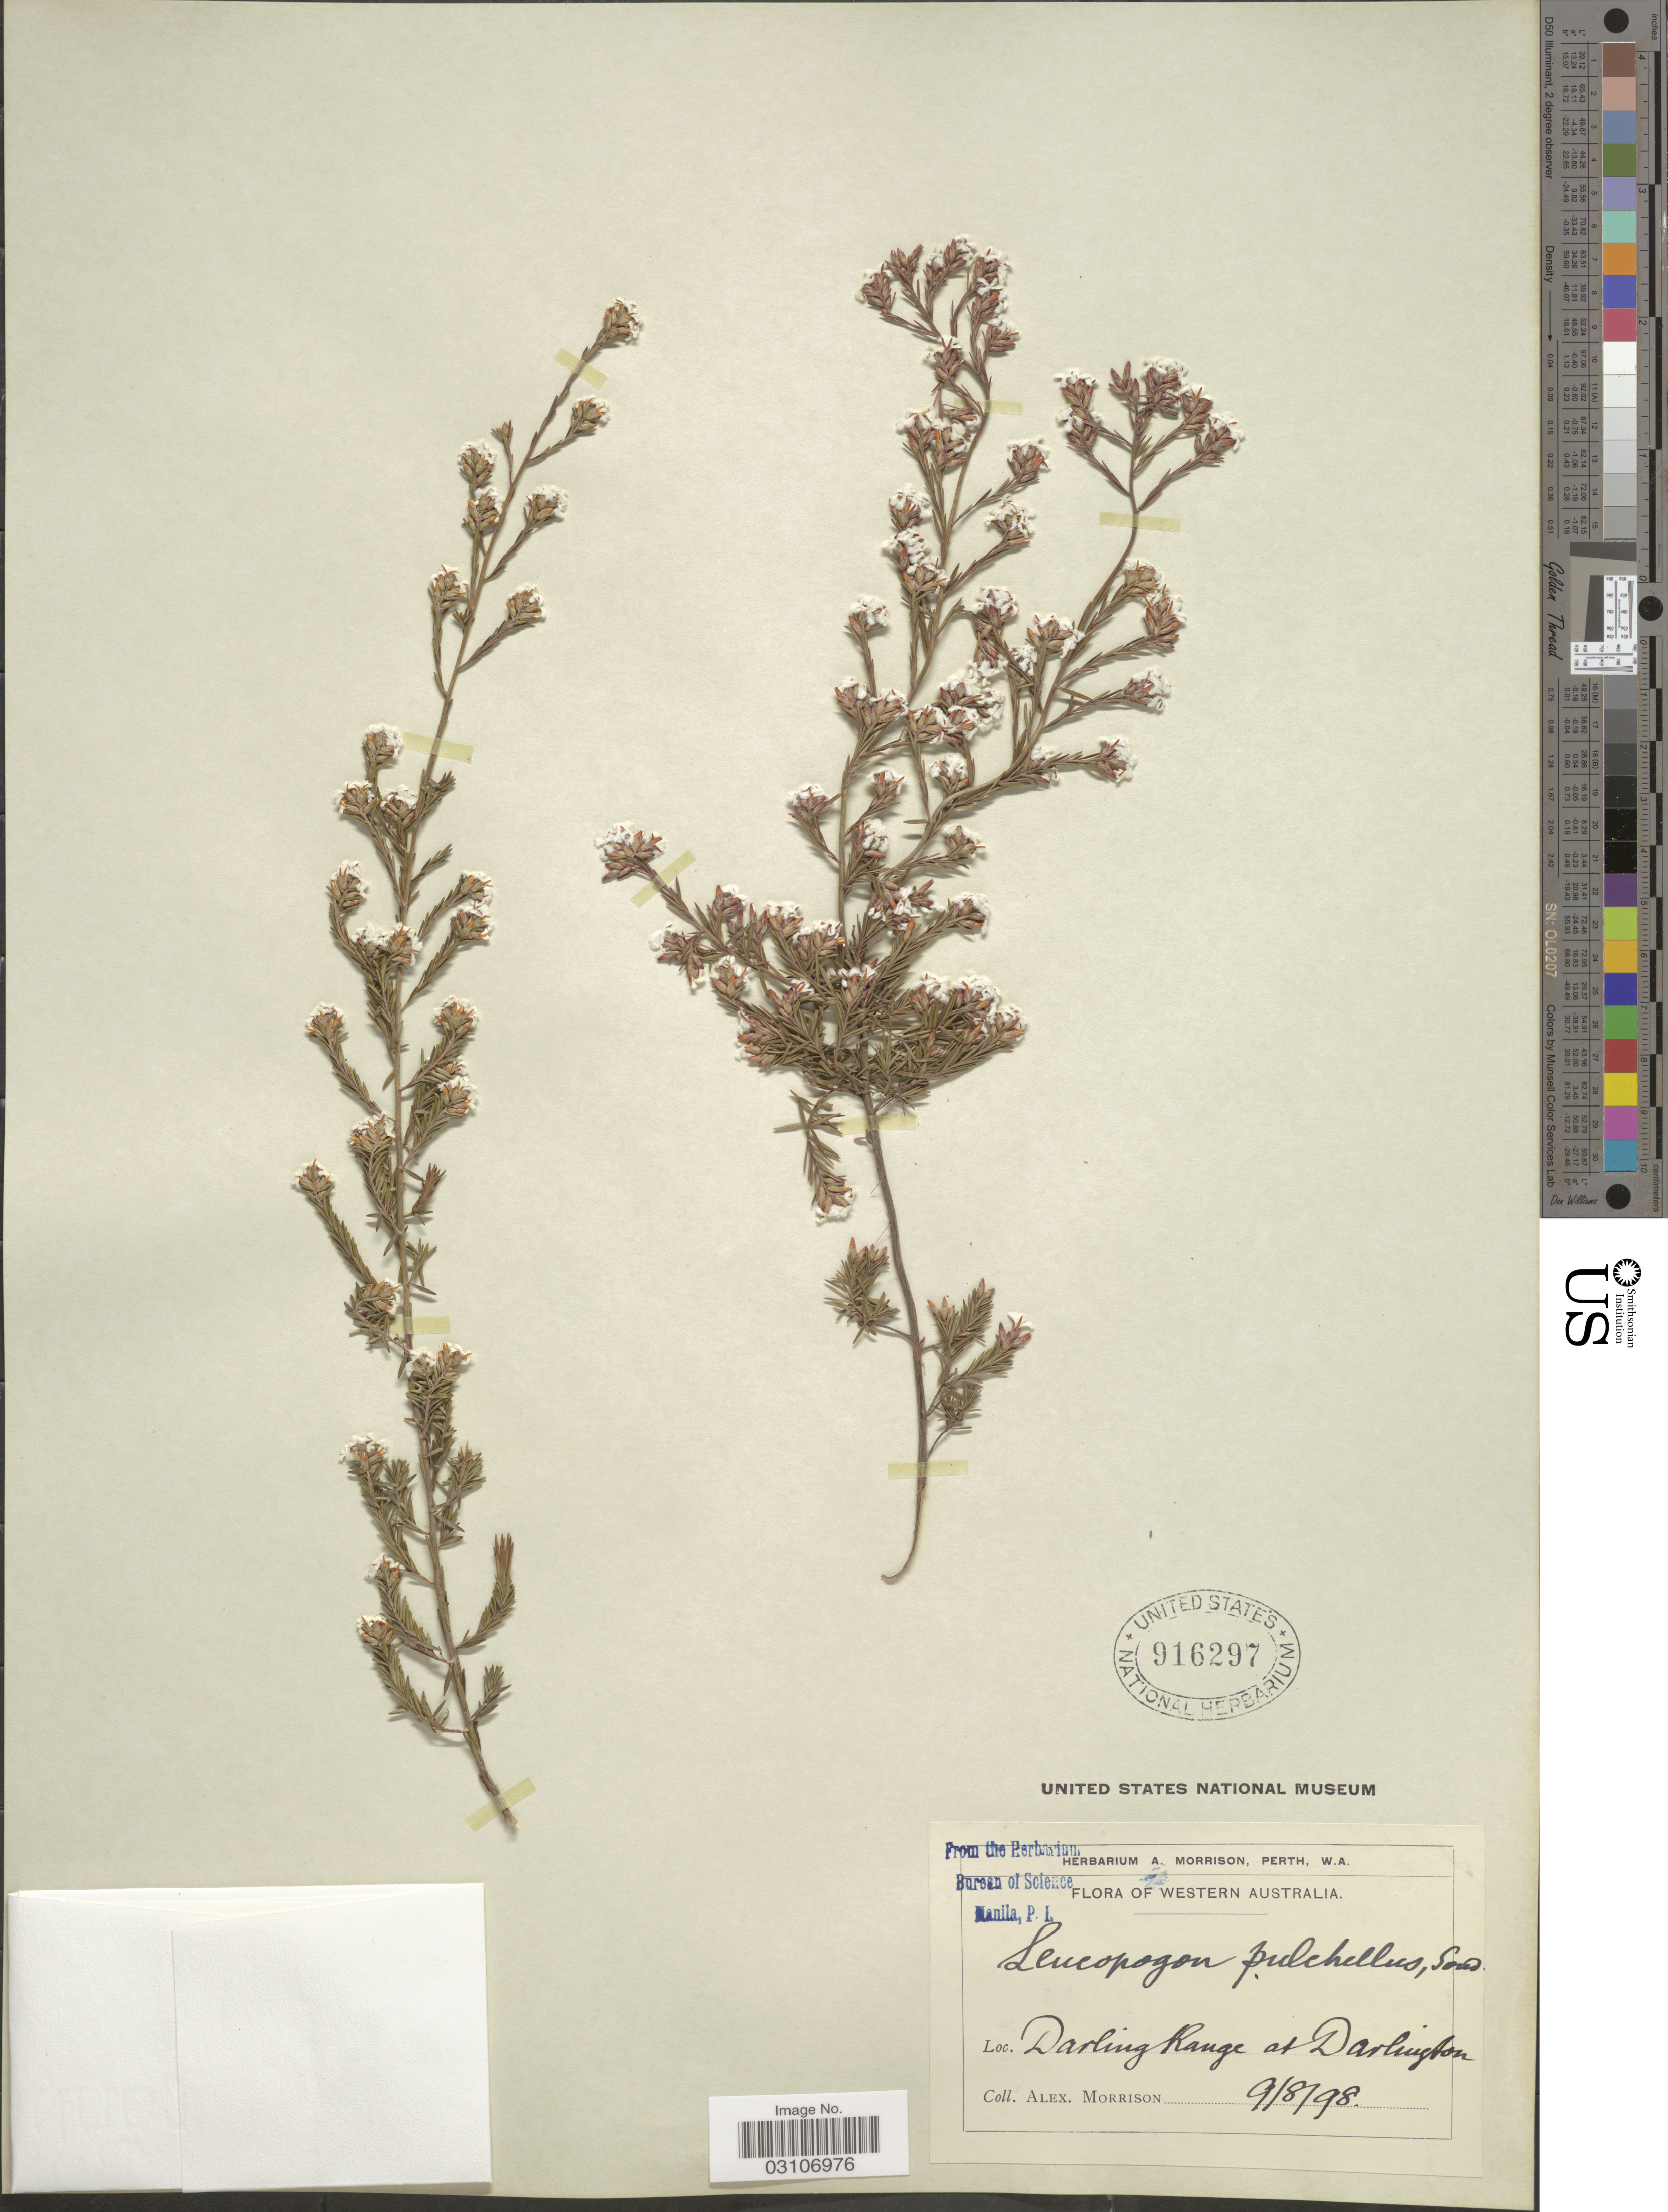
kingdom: Plantae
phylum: Tracheophyta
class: Magnoliopsida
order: Ericales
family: Ericaceae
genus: Leucopogon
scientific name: Leucopogon pulchellus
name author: Sond.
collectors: A. Morrison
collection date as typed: Transcribed d/m/y: 9/8/98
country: Australia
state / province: Western Australia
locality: Darling Range at Darlington.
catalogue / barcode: US 916297